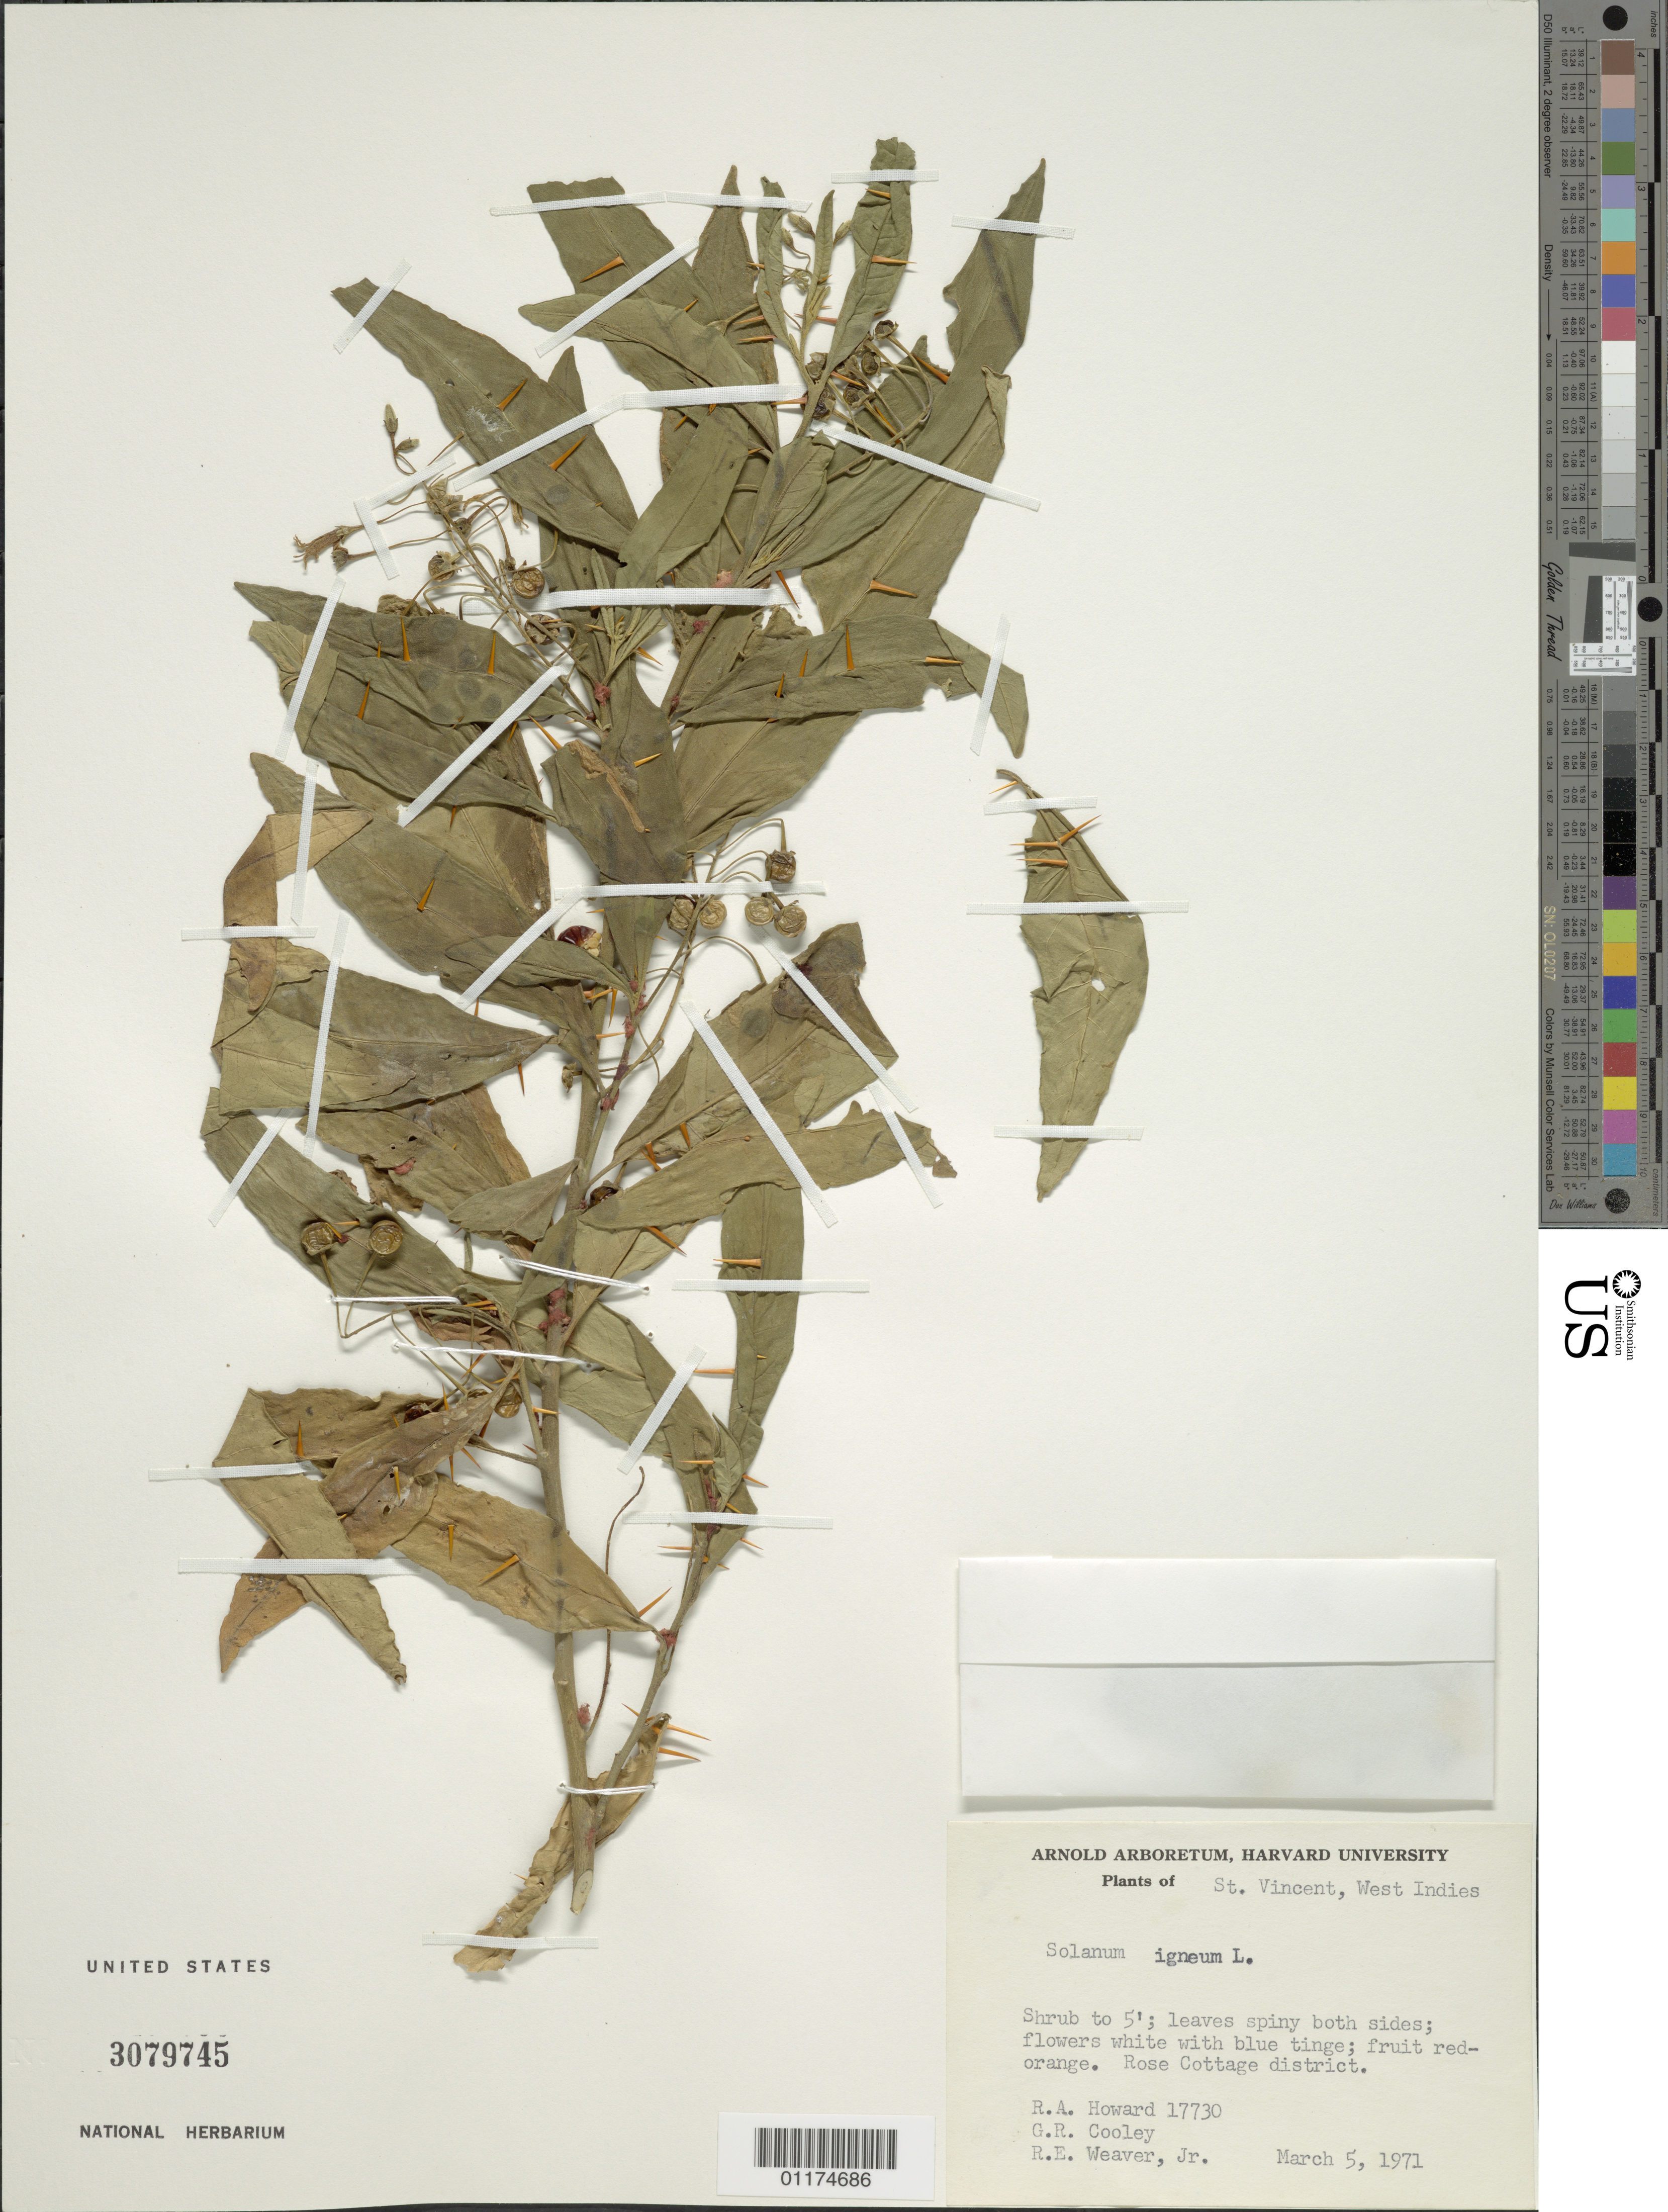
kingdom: Plantae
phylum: Tracheophyta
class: Magnoliopsida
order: Solanales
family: Solanaceae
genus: Solanum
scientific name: Solanum igneum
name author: L.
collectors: R. A. Howard, G. R. Cooley & R. Weaver Jr.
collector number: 17730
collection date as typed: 05 Mar 1971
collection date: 1971-03-05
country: St. Vincent - Grenadines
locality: Rose Cottage district.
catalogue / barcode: US 3079745